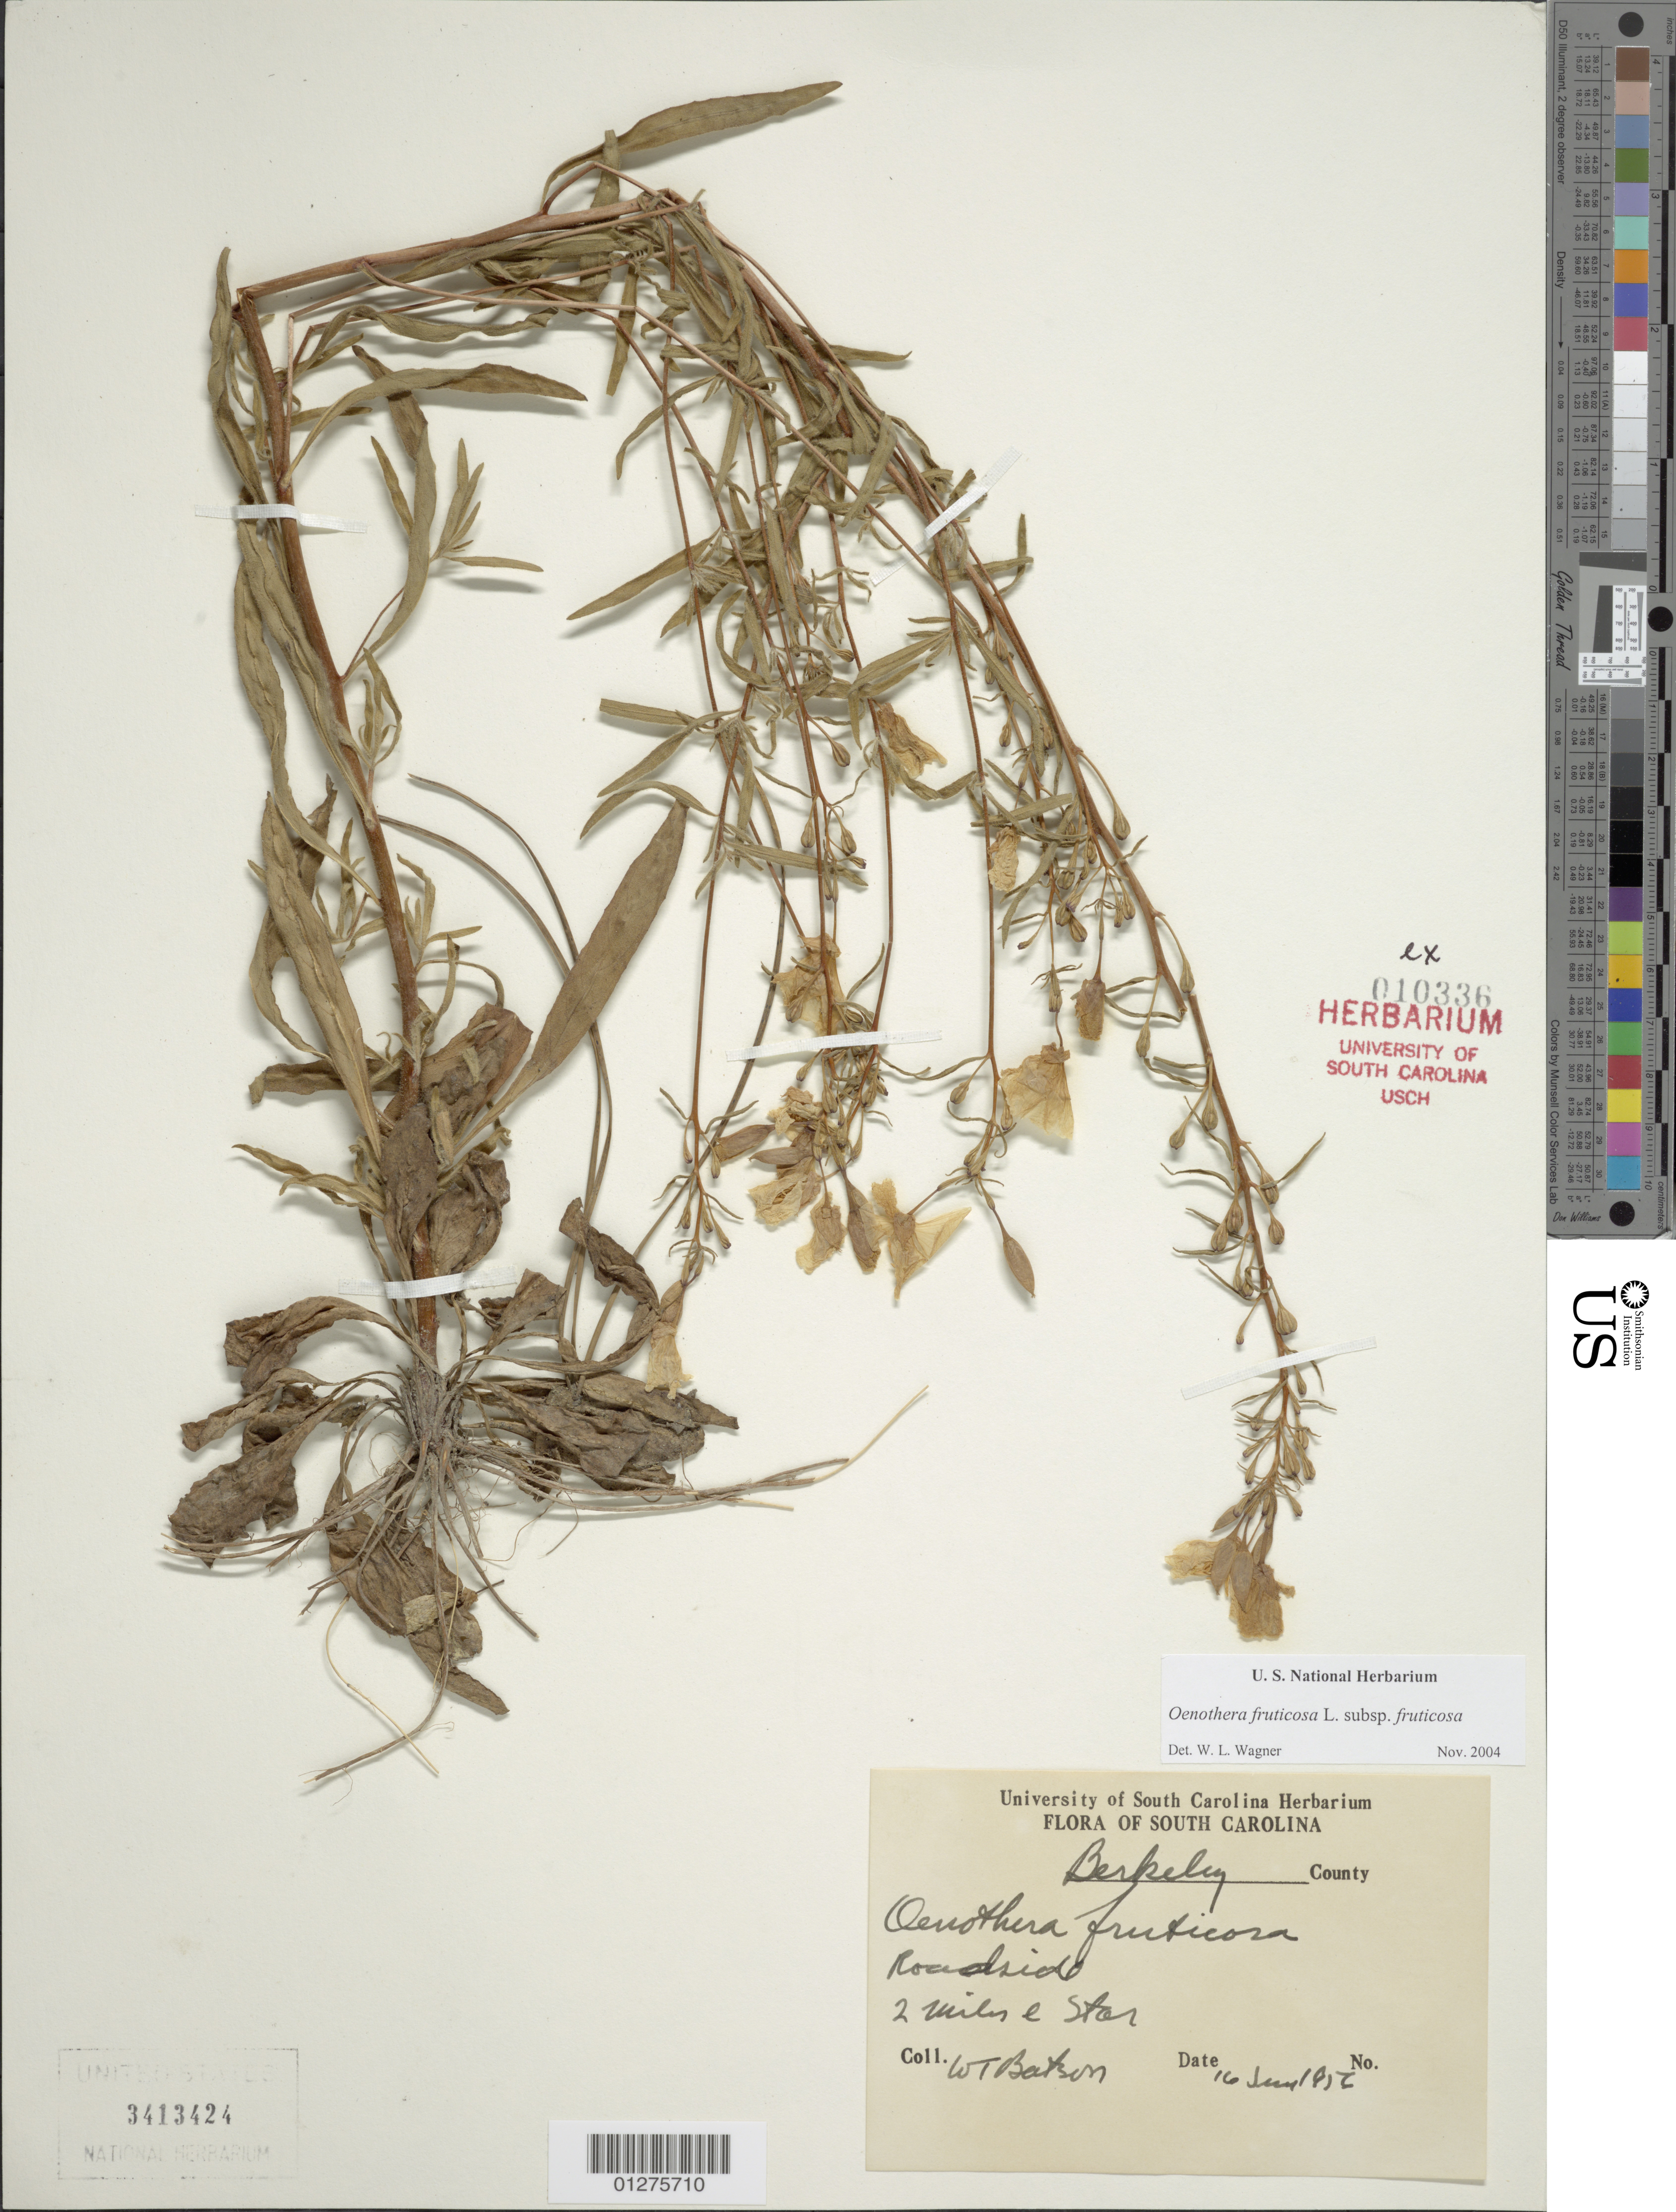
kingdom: Plantae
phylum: Tracheophyta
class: Magnoliopsida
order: Myrtales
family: Onagraceae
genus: Oenothera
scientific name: Oenothera fruticosa subsp. fruticosa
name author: L.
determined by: Wagner, W. L., (BOT), Smithsonian Institution - National Museum of Natural History (UNITED STATES)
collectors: W. Batson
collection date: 1916-06-16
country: United States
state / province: South Carolina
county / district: Berkeley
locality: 2 miles e ??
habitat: Roadside.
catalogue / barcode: US 3413424